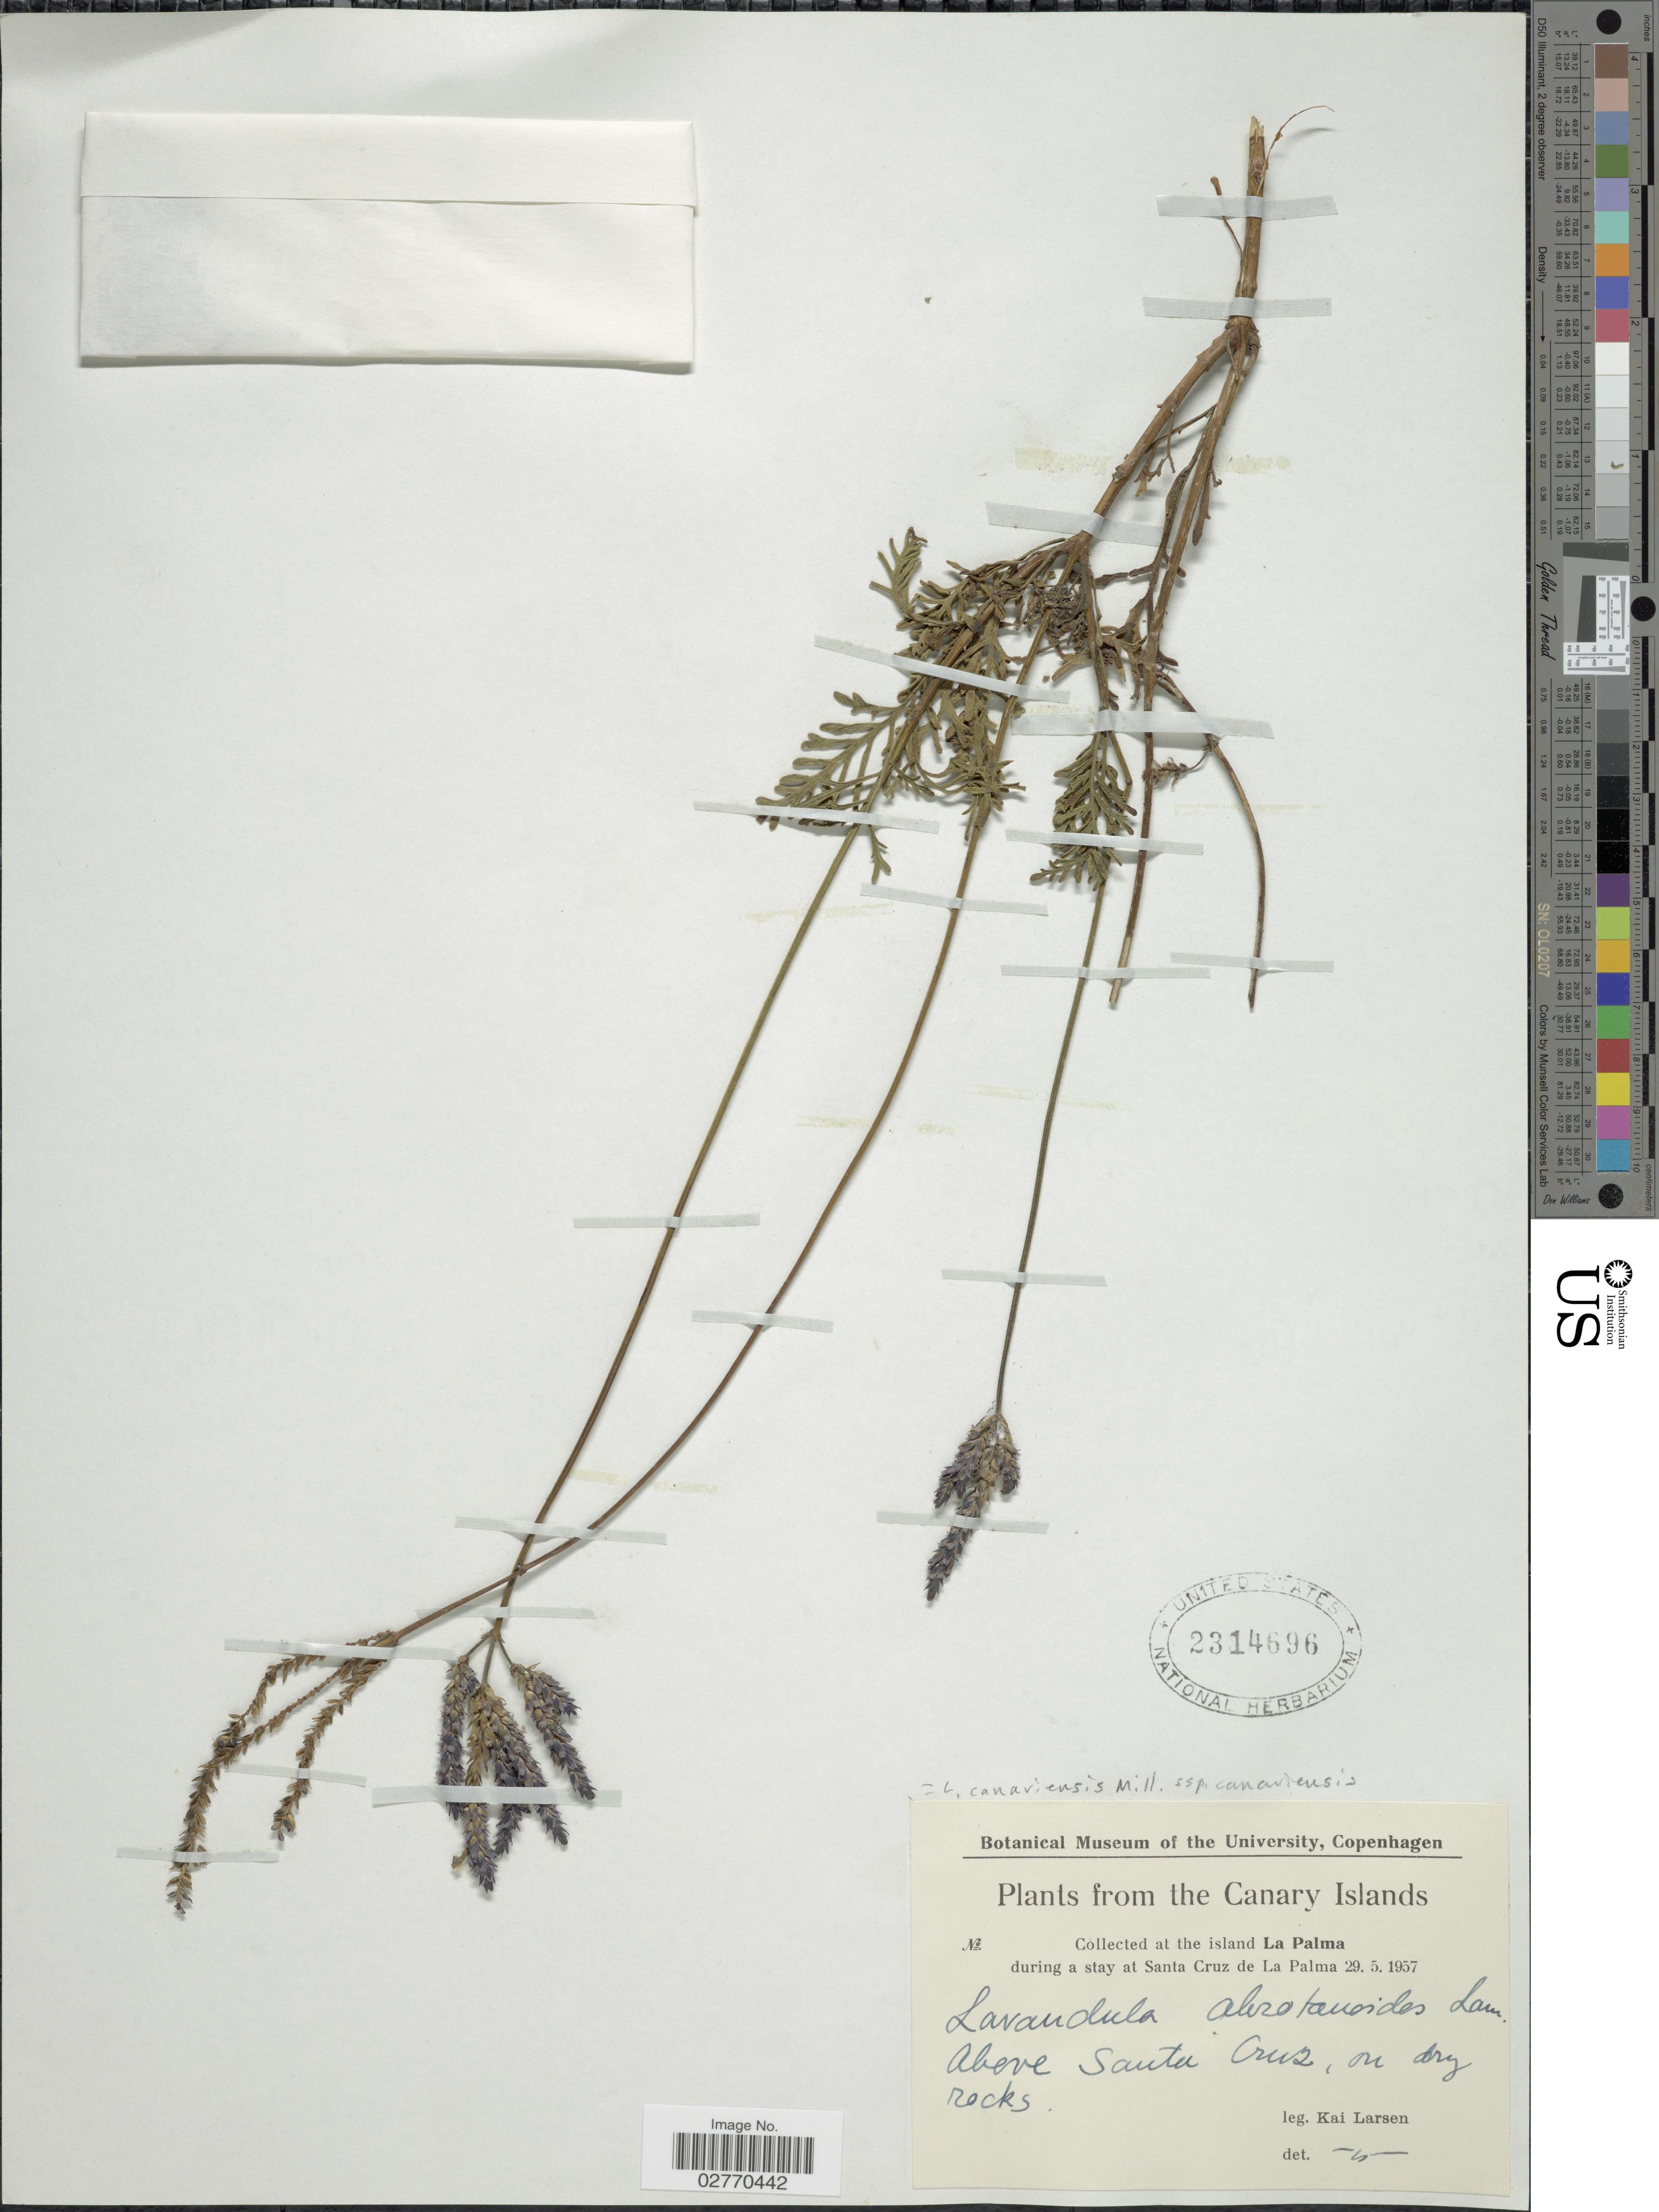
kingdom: Plantae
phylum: Tracheophyta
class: Magnoliopsida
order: Lamiales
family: Lamiaceae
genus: Lavandula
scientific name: Lavandula canariensis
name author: (L.) Mill.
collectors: K. Larsen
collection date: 1957-05-29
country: Spain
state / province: Canarias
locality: Canary Islands, island La Palma, Santa Cruz de La Palma, above Santa Cruz.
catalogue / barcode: US 2314696